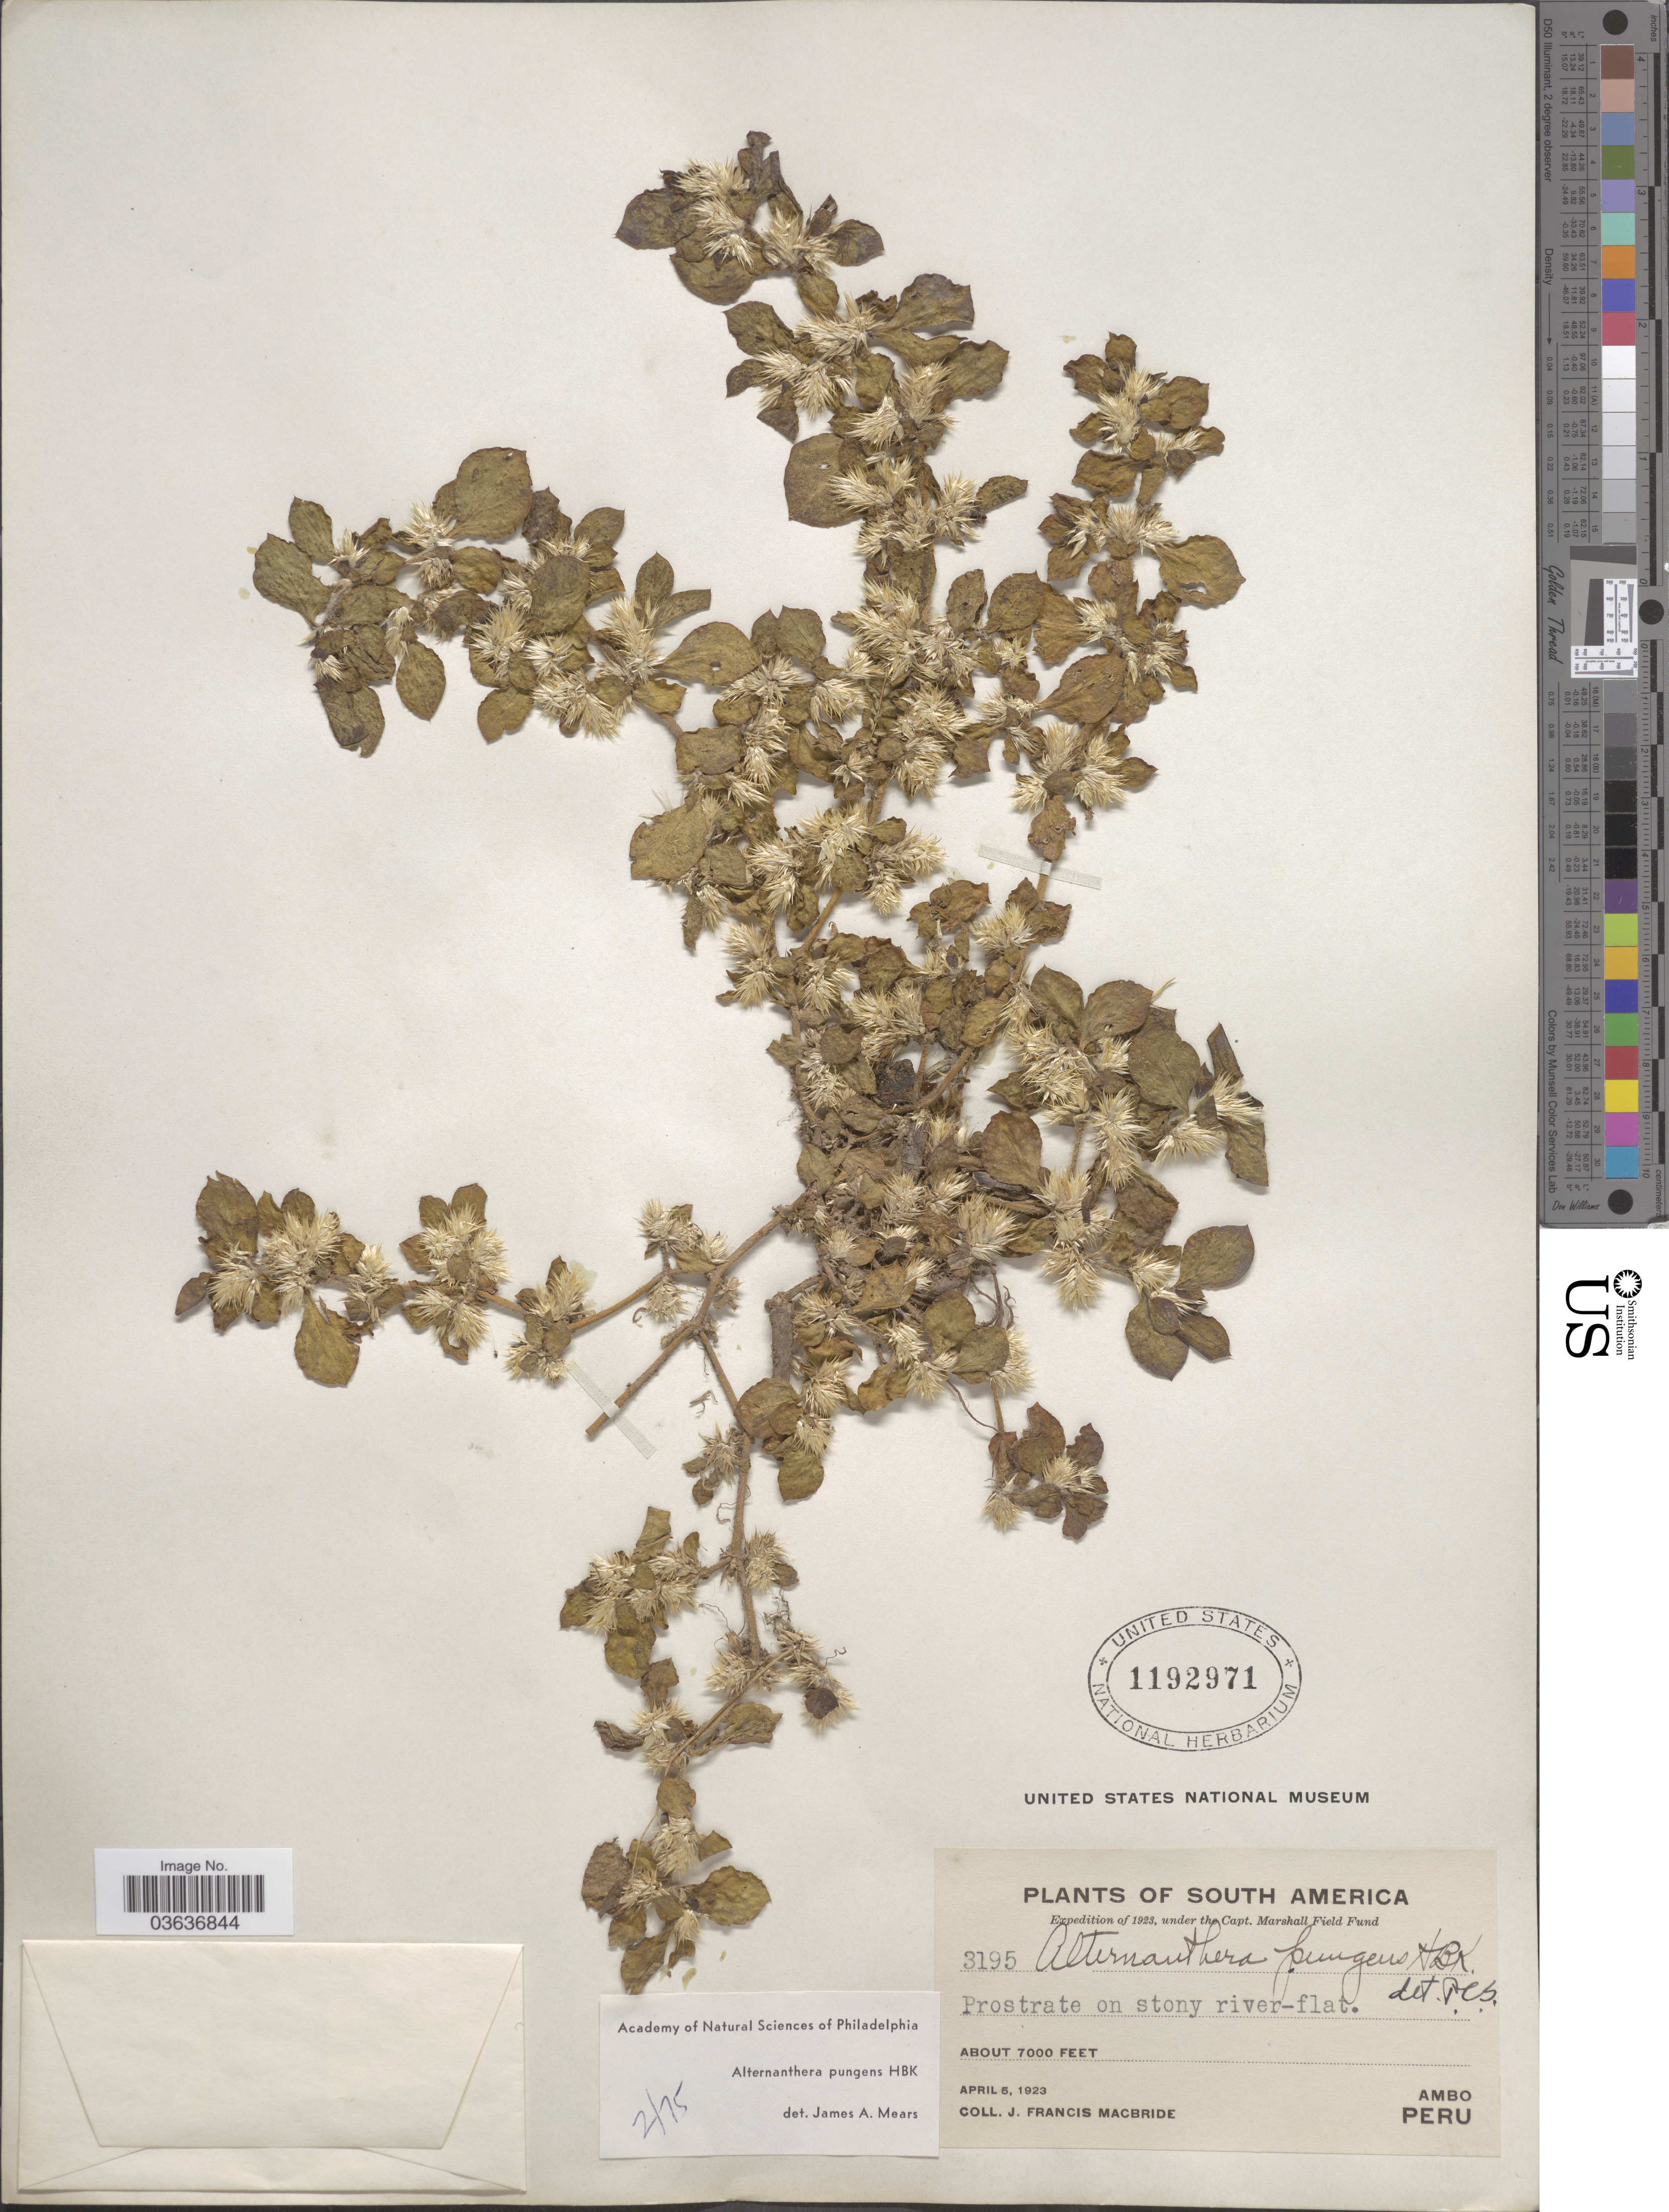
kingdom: Plantae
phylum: Tracheophyta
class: Magnoliopsida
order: Caryophyllales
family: Amaranthaceae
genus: Alternanthera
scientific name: Alternanthera pungens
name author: Kunth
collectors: J. F. Macbride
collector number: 3195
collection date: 1923-04-05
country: Peru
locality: Ambo.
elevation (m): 2134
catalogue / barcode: US 1192971